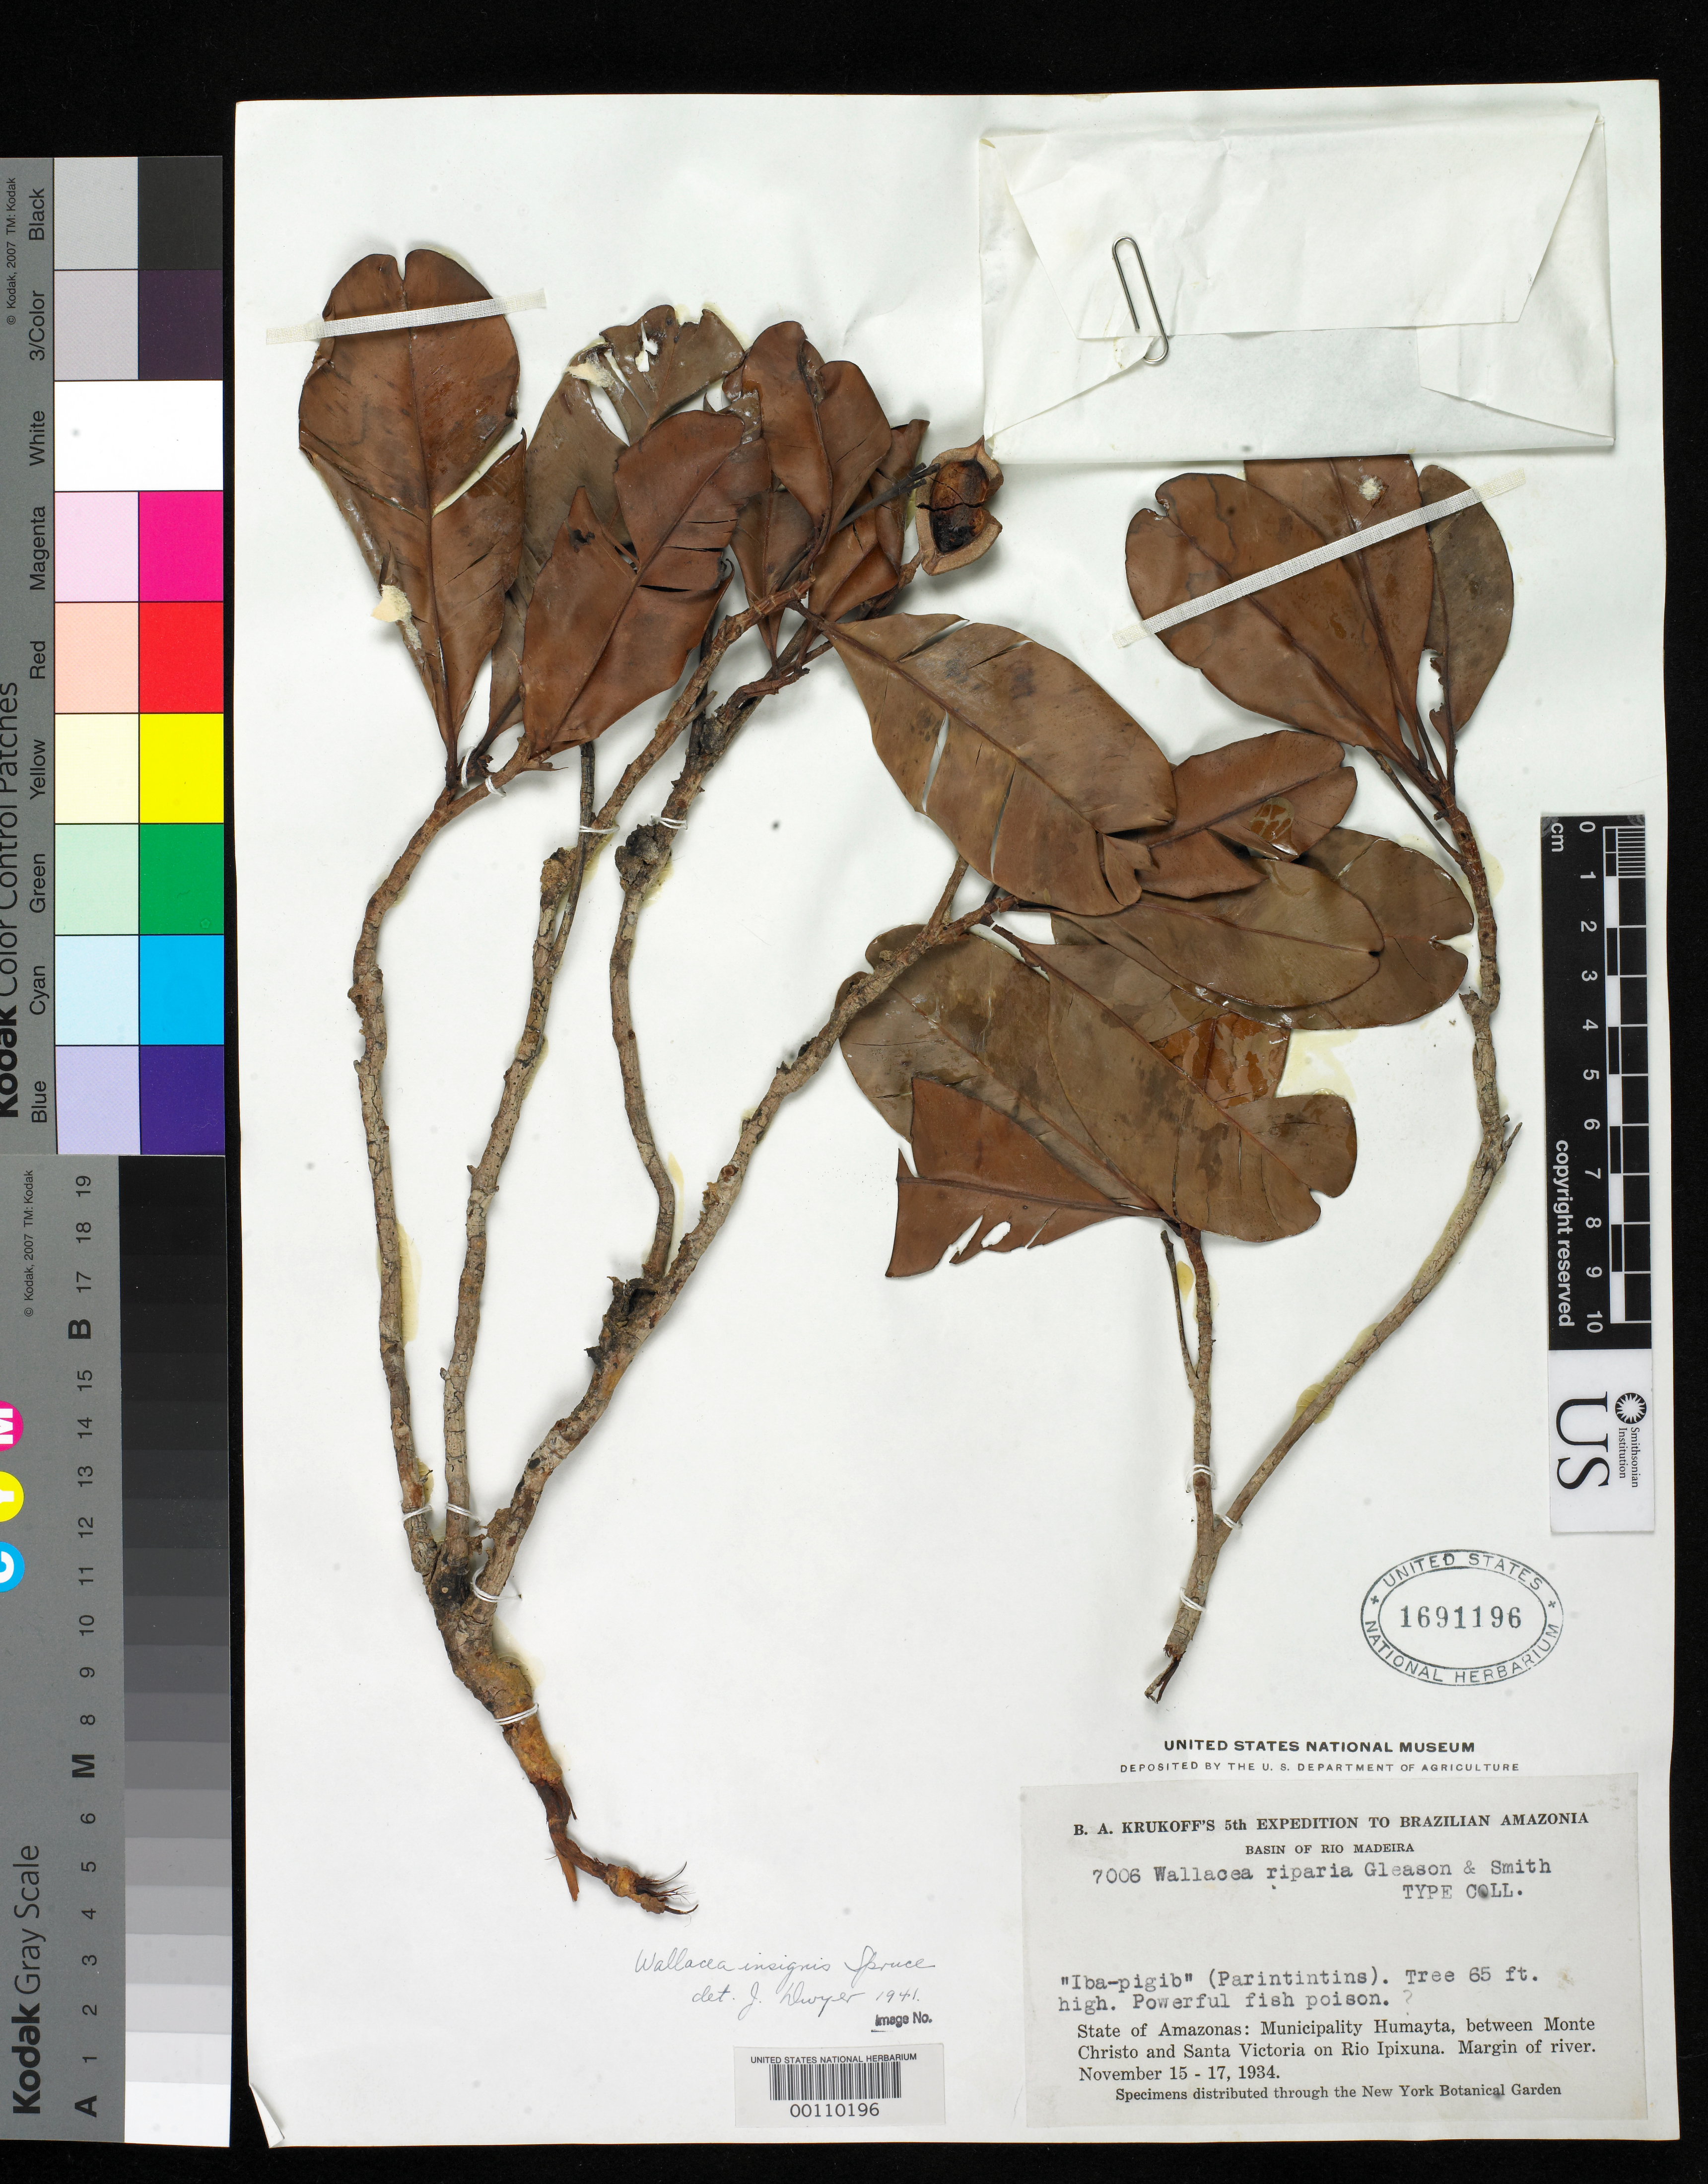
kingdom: Plantae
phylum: Tracheophyta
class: Magnoliopsida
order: Malpighiales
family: Ochnaceae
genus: Wallacea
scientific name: Wallacea riparia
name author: Gleason & A.C. Sm.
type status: Isotype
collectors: B. A. Krukoff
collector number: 7006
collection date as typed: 02 Nov 1934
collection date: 1934-11-02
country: Brazil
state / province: Amazonas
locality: Basin of Rio Madeira, Rio Ipixuna between Montechristo and Santa Victoria.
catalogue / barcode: US 1691196